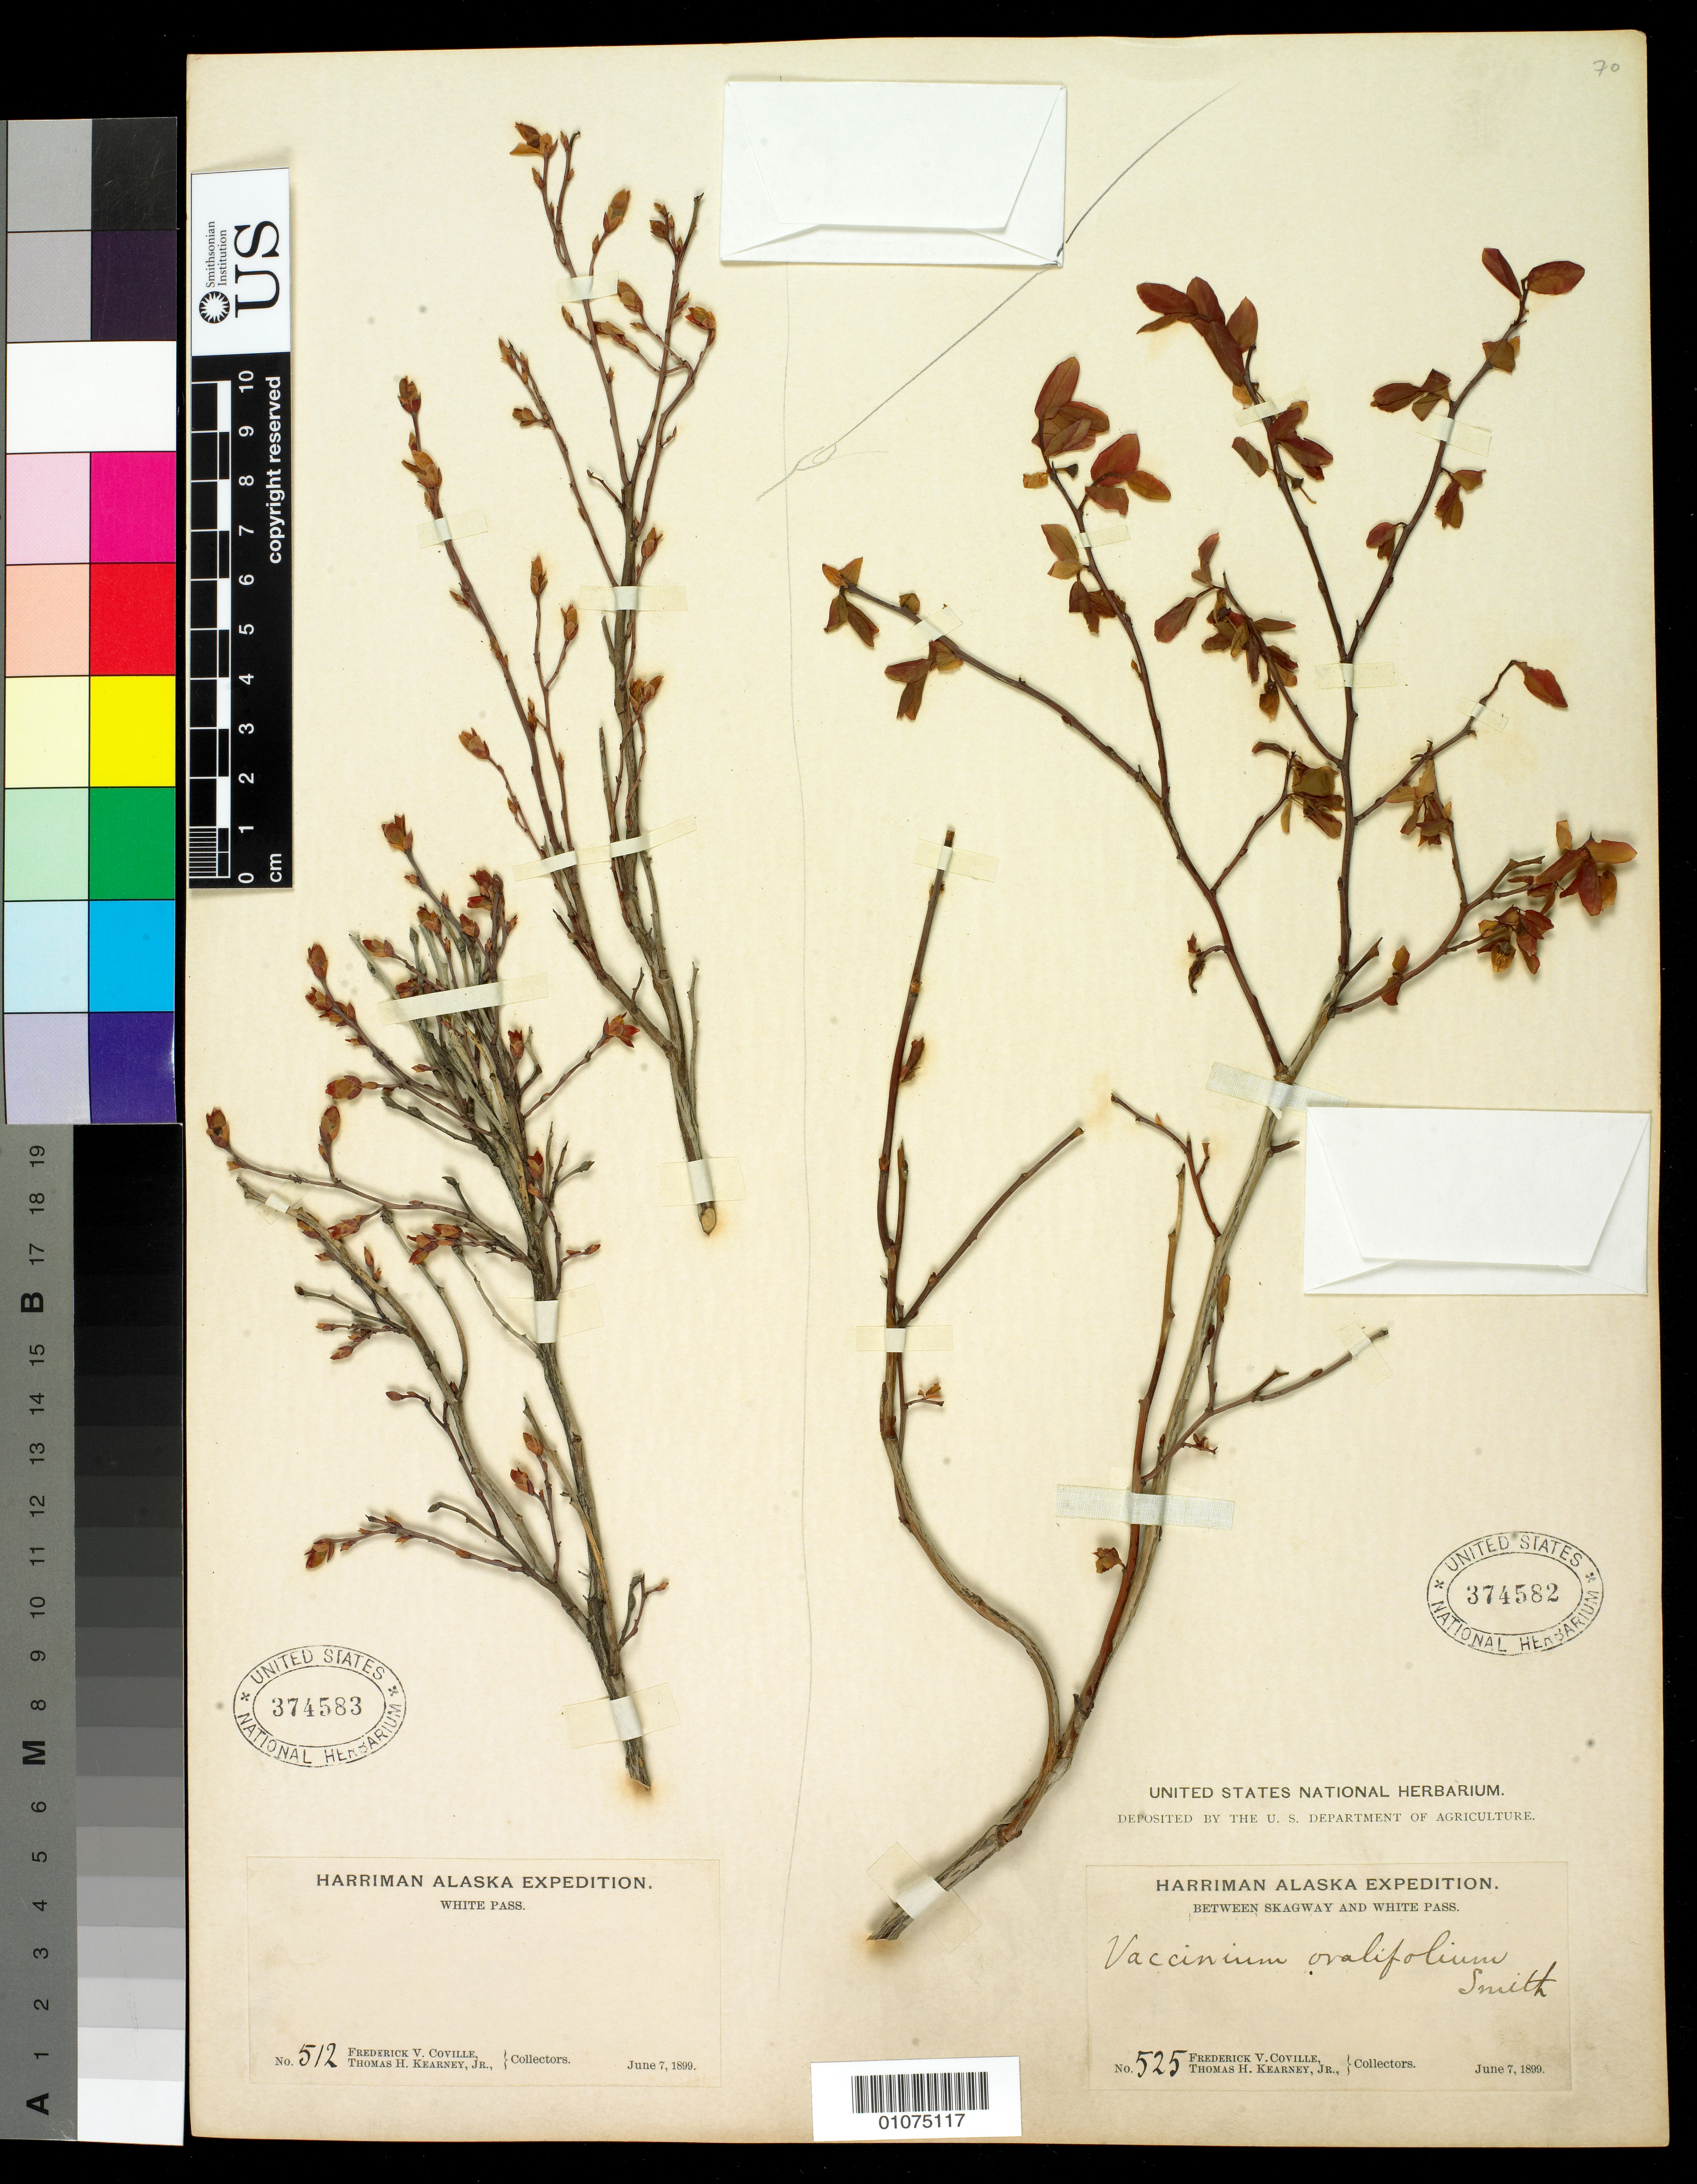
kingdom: Plantae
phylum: Tracheophyta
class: Magnoliopsida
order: Ericales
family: Ericaceae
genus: Vaccinium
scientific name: Vaccinium ovalifolium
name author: Sm.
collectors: F. V. Coville & T. H. Kearney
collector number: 525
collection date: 1899-06-07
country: United States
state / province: Alaska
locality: Between Skagway and White Pass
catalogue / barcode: US 374582